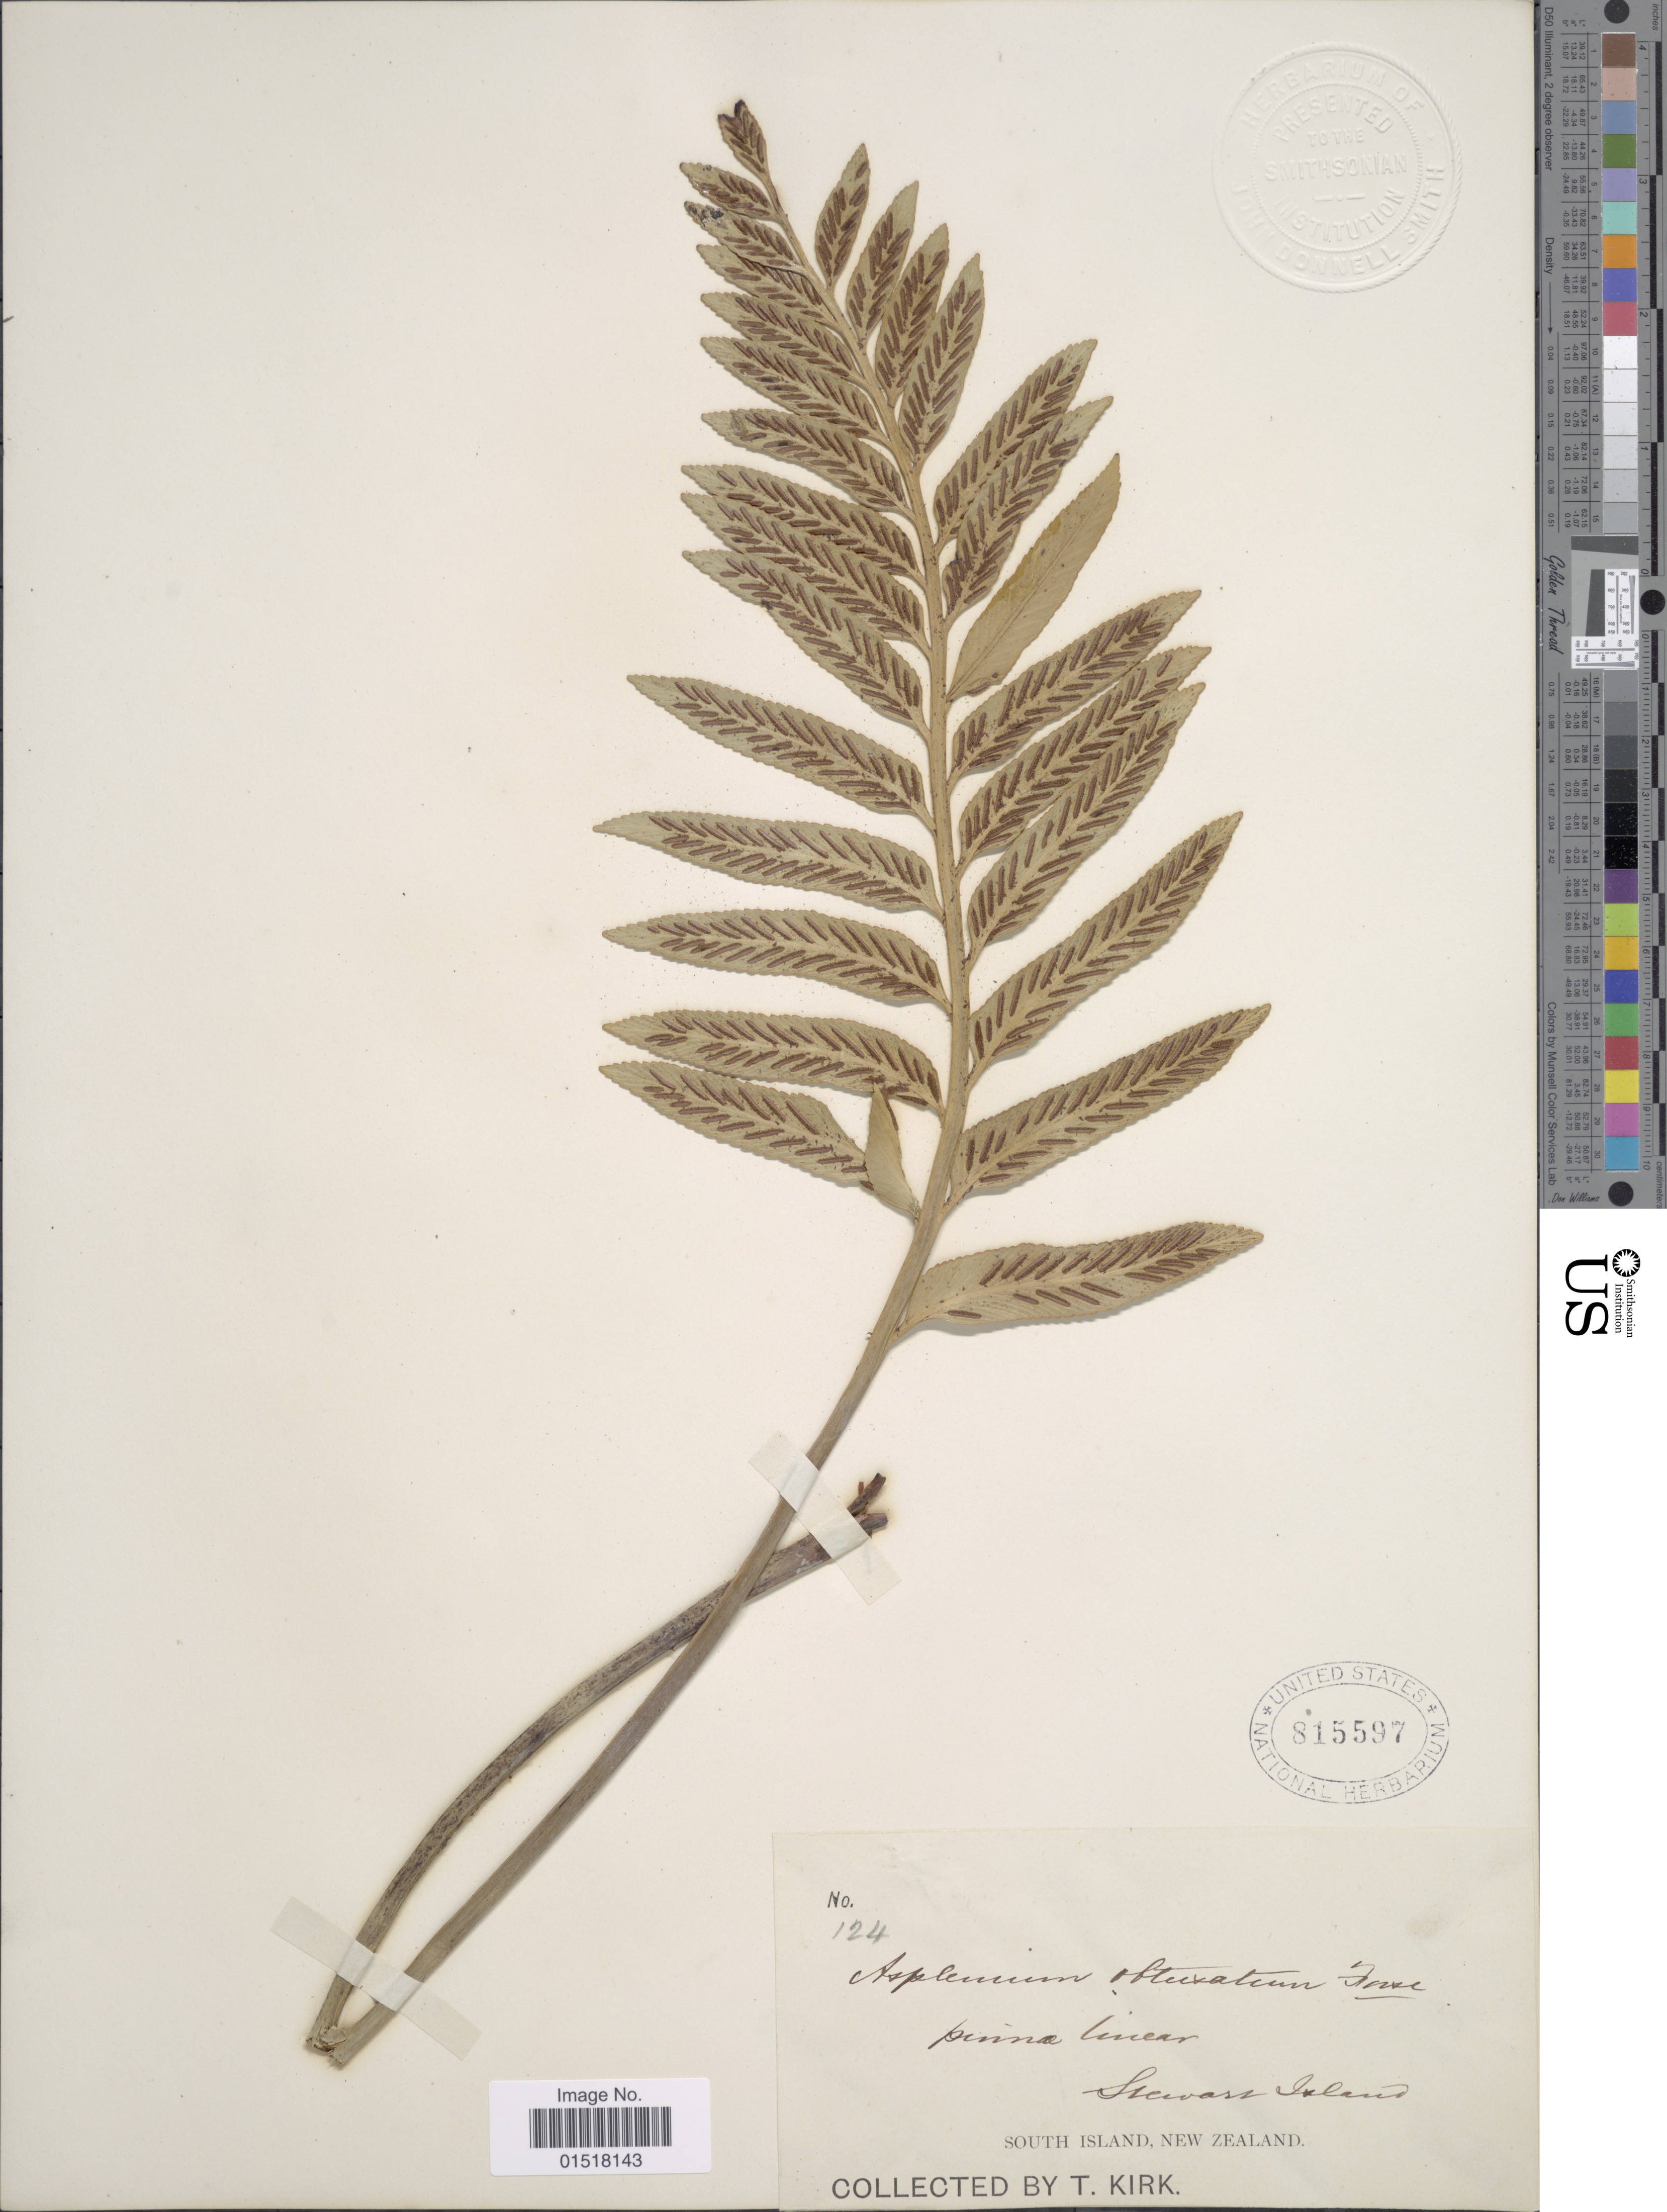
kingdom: Plantae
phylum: Tracheophyta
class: Polypodiopsida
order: Polypodiales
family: Aspleniaceae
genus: Asplenium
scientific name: Asplenium obtusatum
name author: G. Forst.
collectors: T. Kirk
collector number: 124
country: New Zealand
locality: Stewart Island. South Island.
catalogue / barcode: US 815597